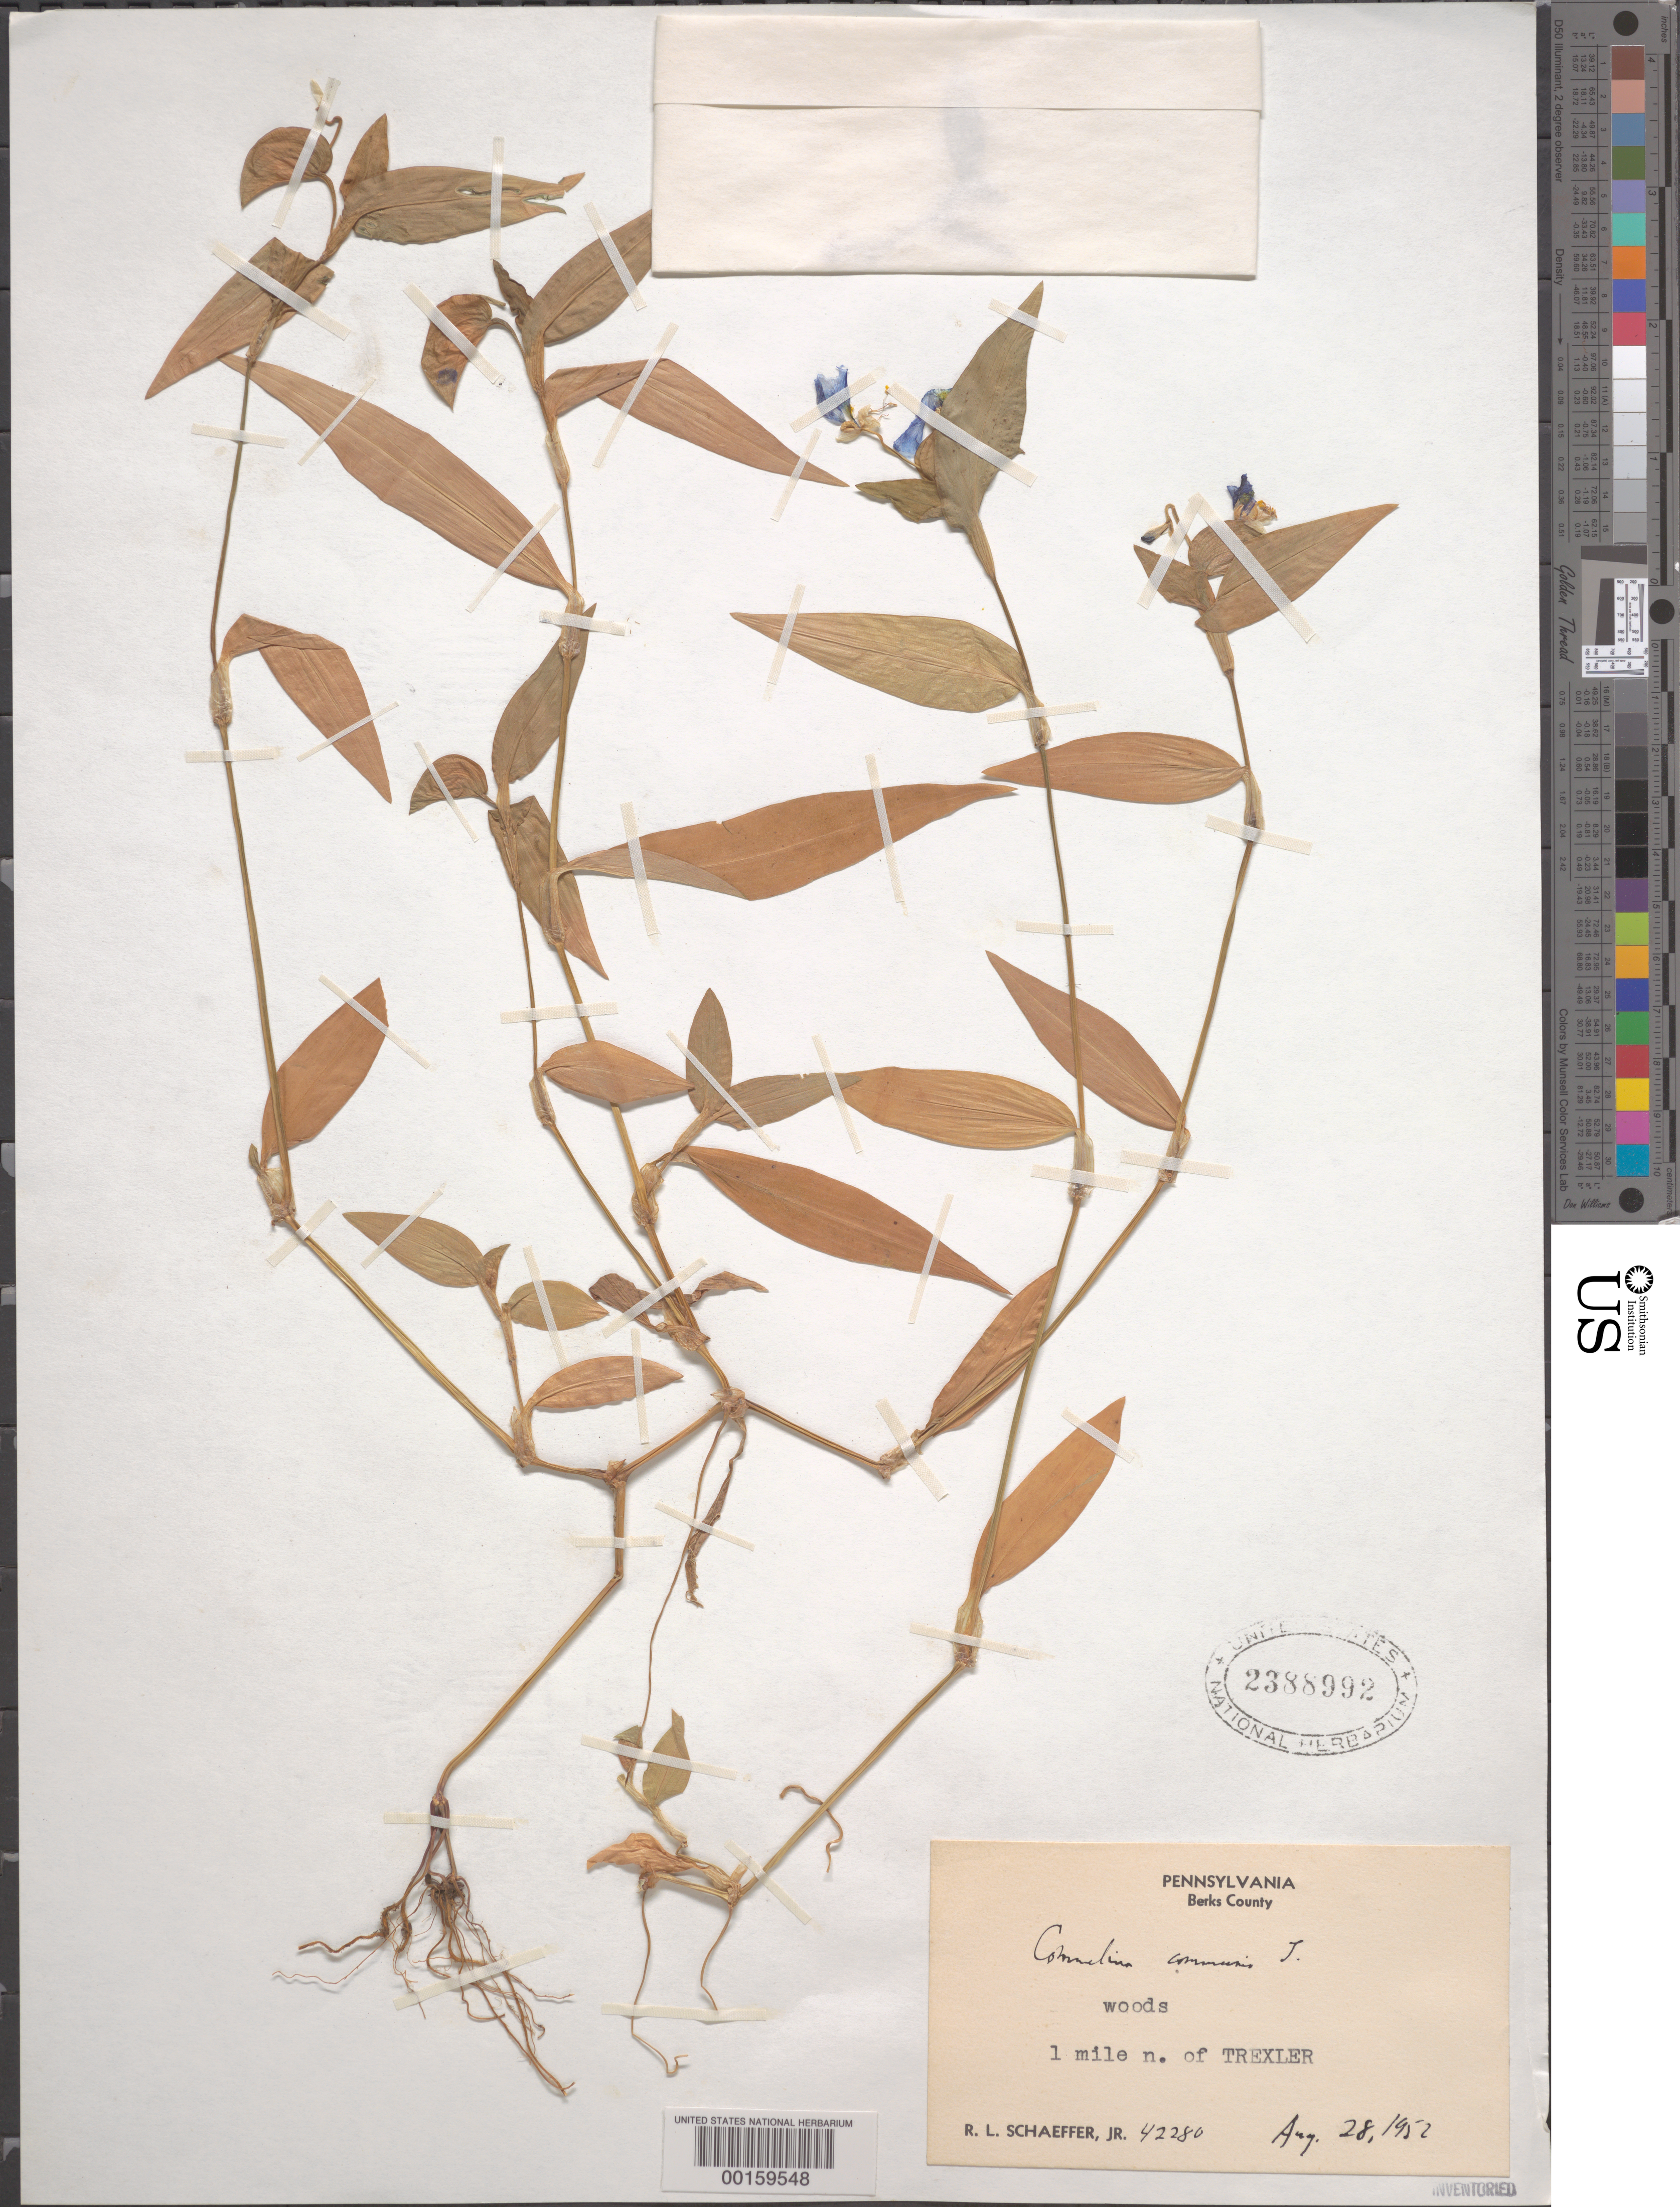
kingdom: Plantae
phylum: Tracheophyta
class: Liliopsida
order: Commelinales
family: Commelinaceae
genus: Commelina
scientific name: Commelina communis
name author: L.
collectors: R. Schaeffer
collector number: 42280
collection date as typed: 28 Aug 1952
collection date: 1952-08-28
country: United States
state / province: Pennsylvania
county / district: Berks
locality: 1 mi n of trexler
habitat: Woods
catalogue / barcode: US 2388992